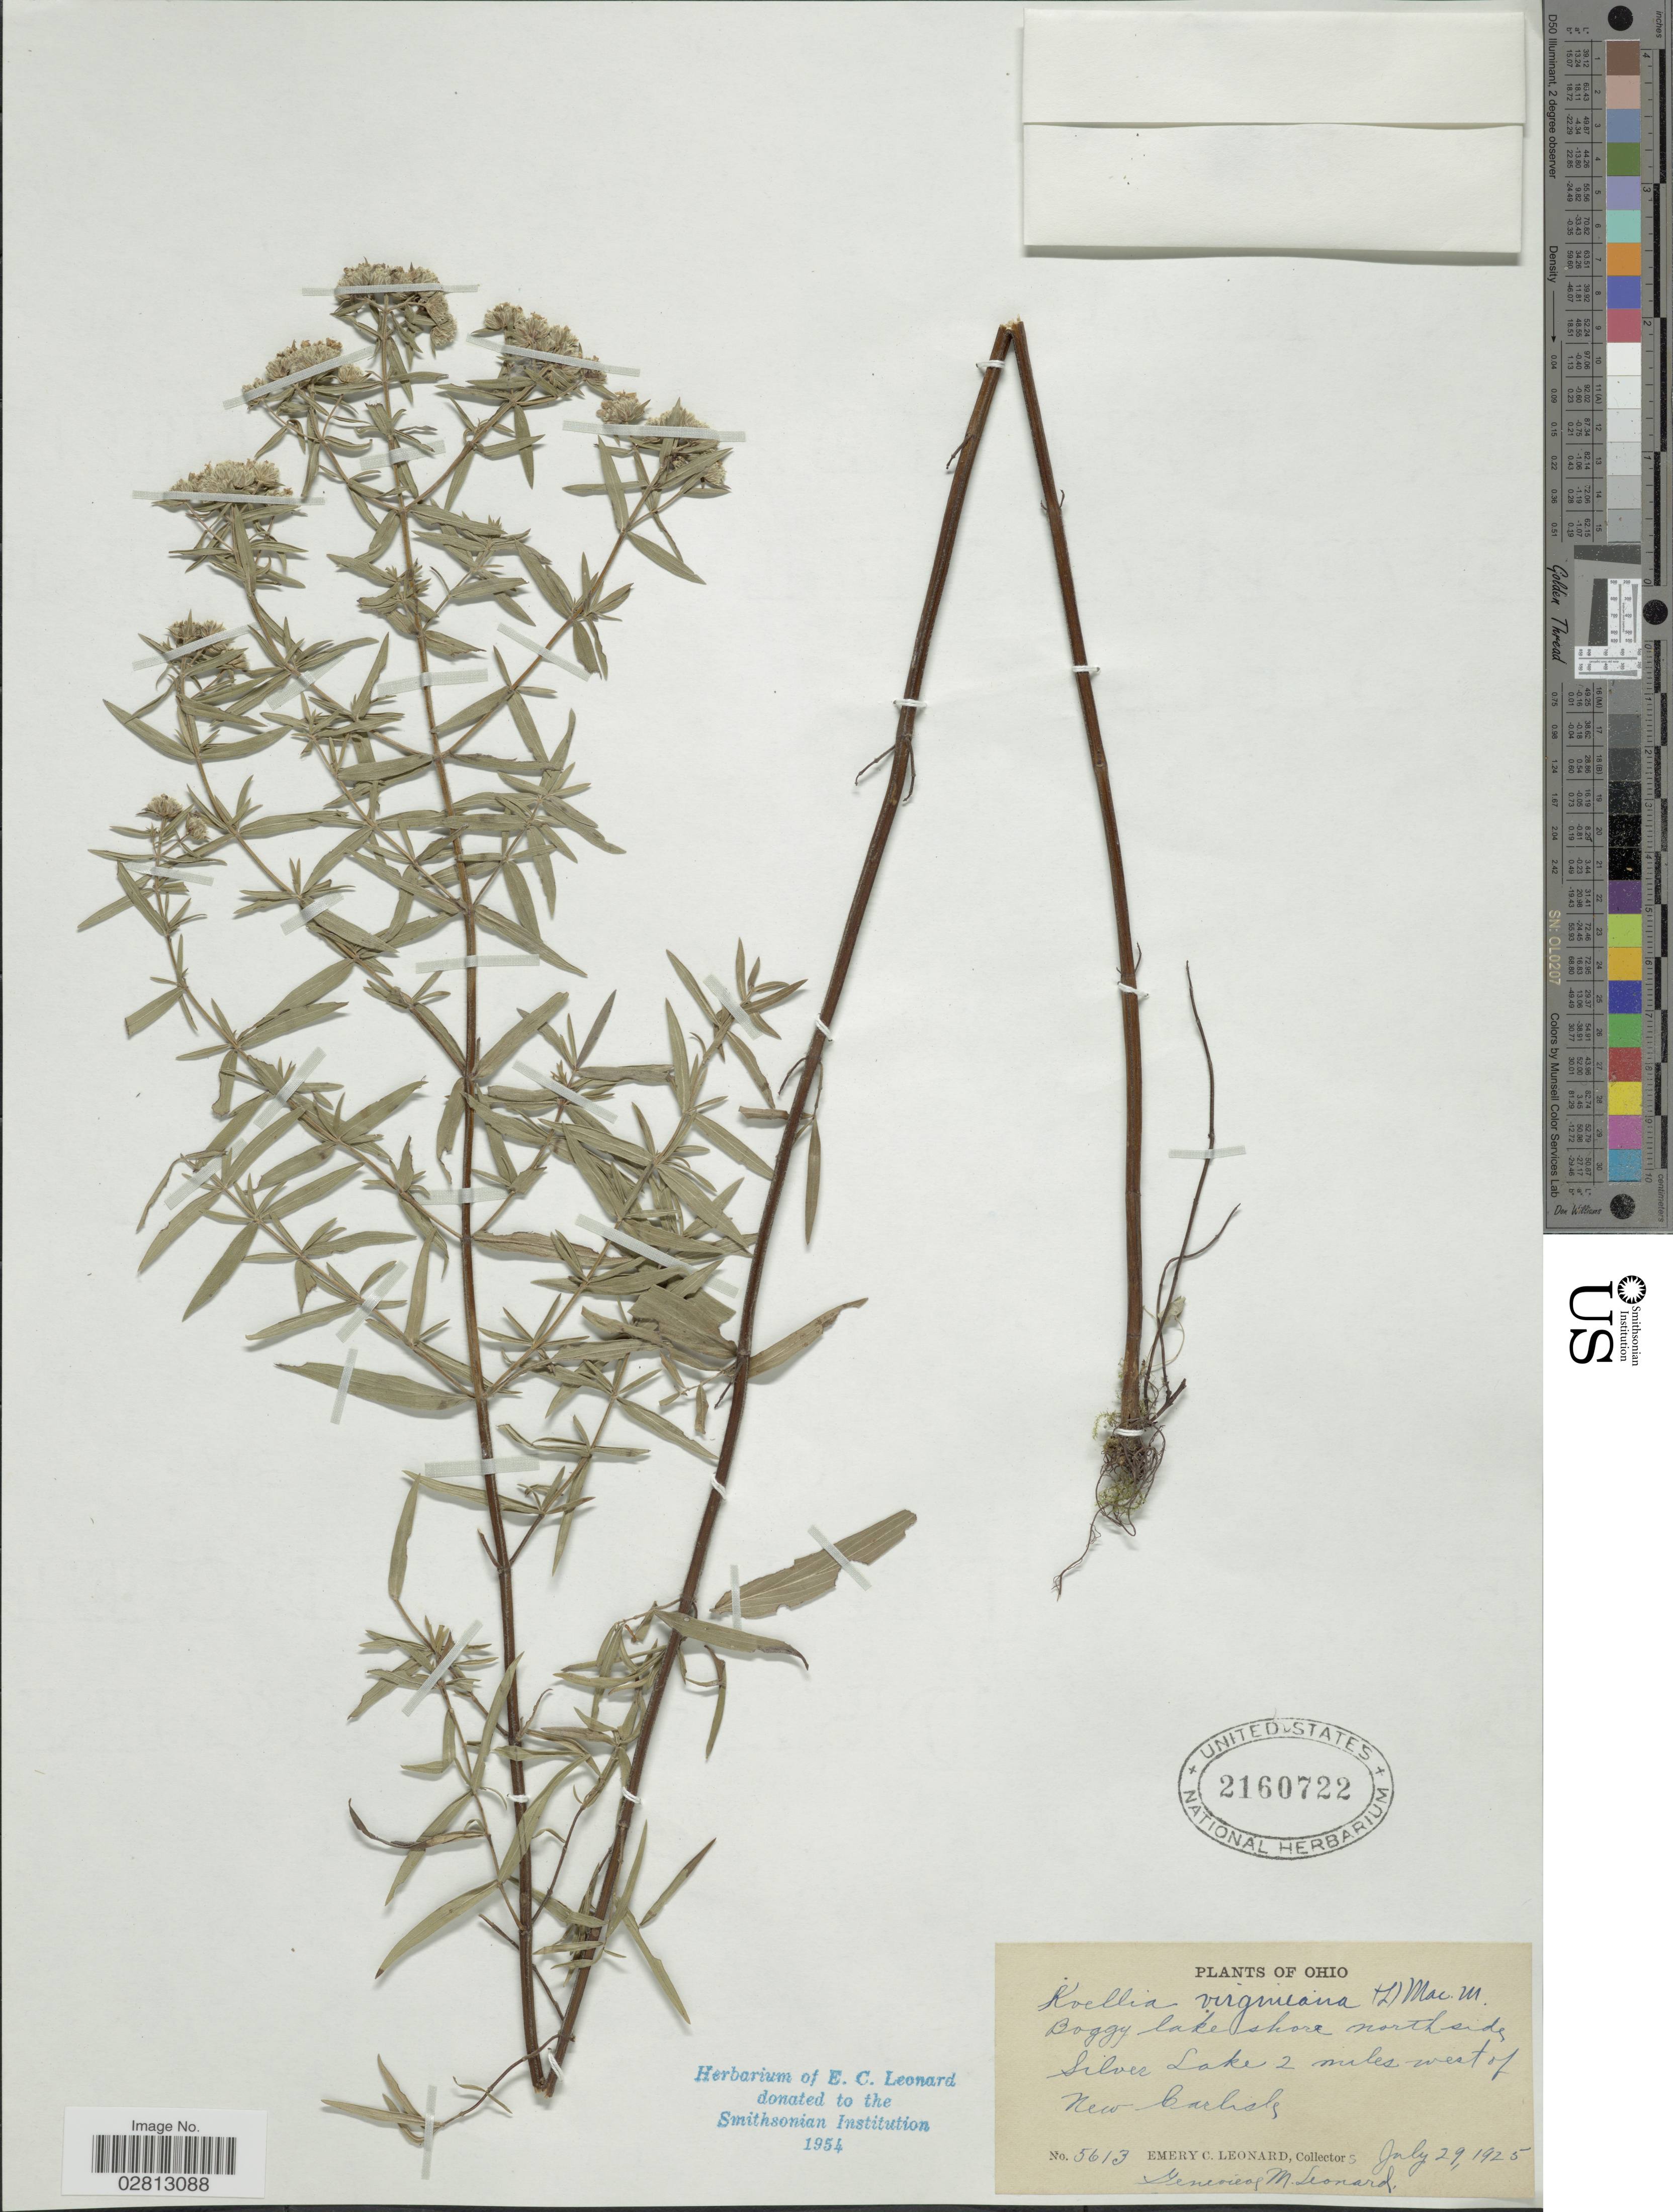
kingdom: Plantae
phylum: Tracheophyta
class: Magnoliopsida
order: Lamiales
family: Lamiaceae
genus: Pycnanthemum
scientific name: Pycnanthemum virginianum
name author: (L.) Durand & B.D. Jacks. ex B.L. Rob. & Fernald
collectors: E. C. Leonard & G. M. Leonard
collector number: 5613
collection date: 1925-07-29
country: United States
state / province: Ohio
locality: Boggy lake shore north side Silver Lake 2 miles west of New Carlisle.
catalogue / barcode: US 2160722